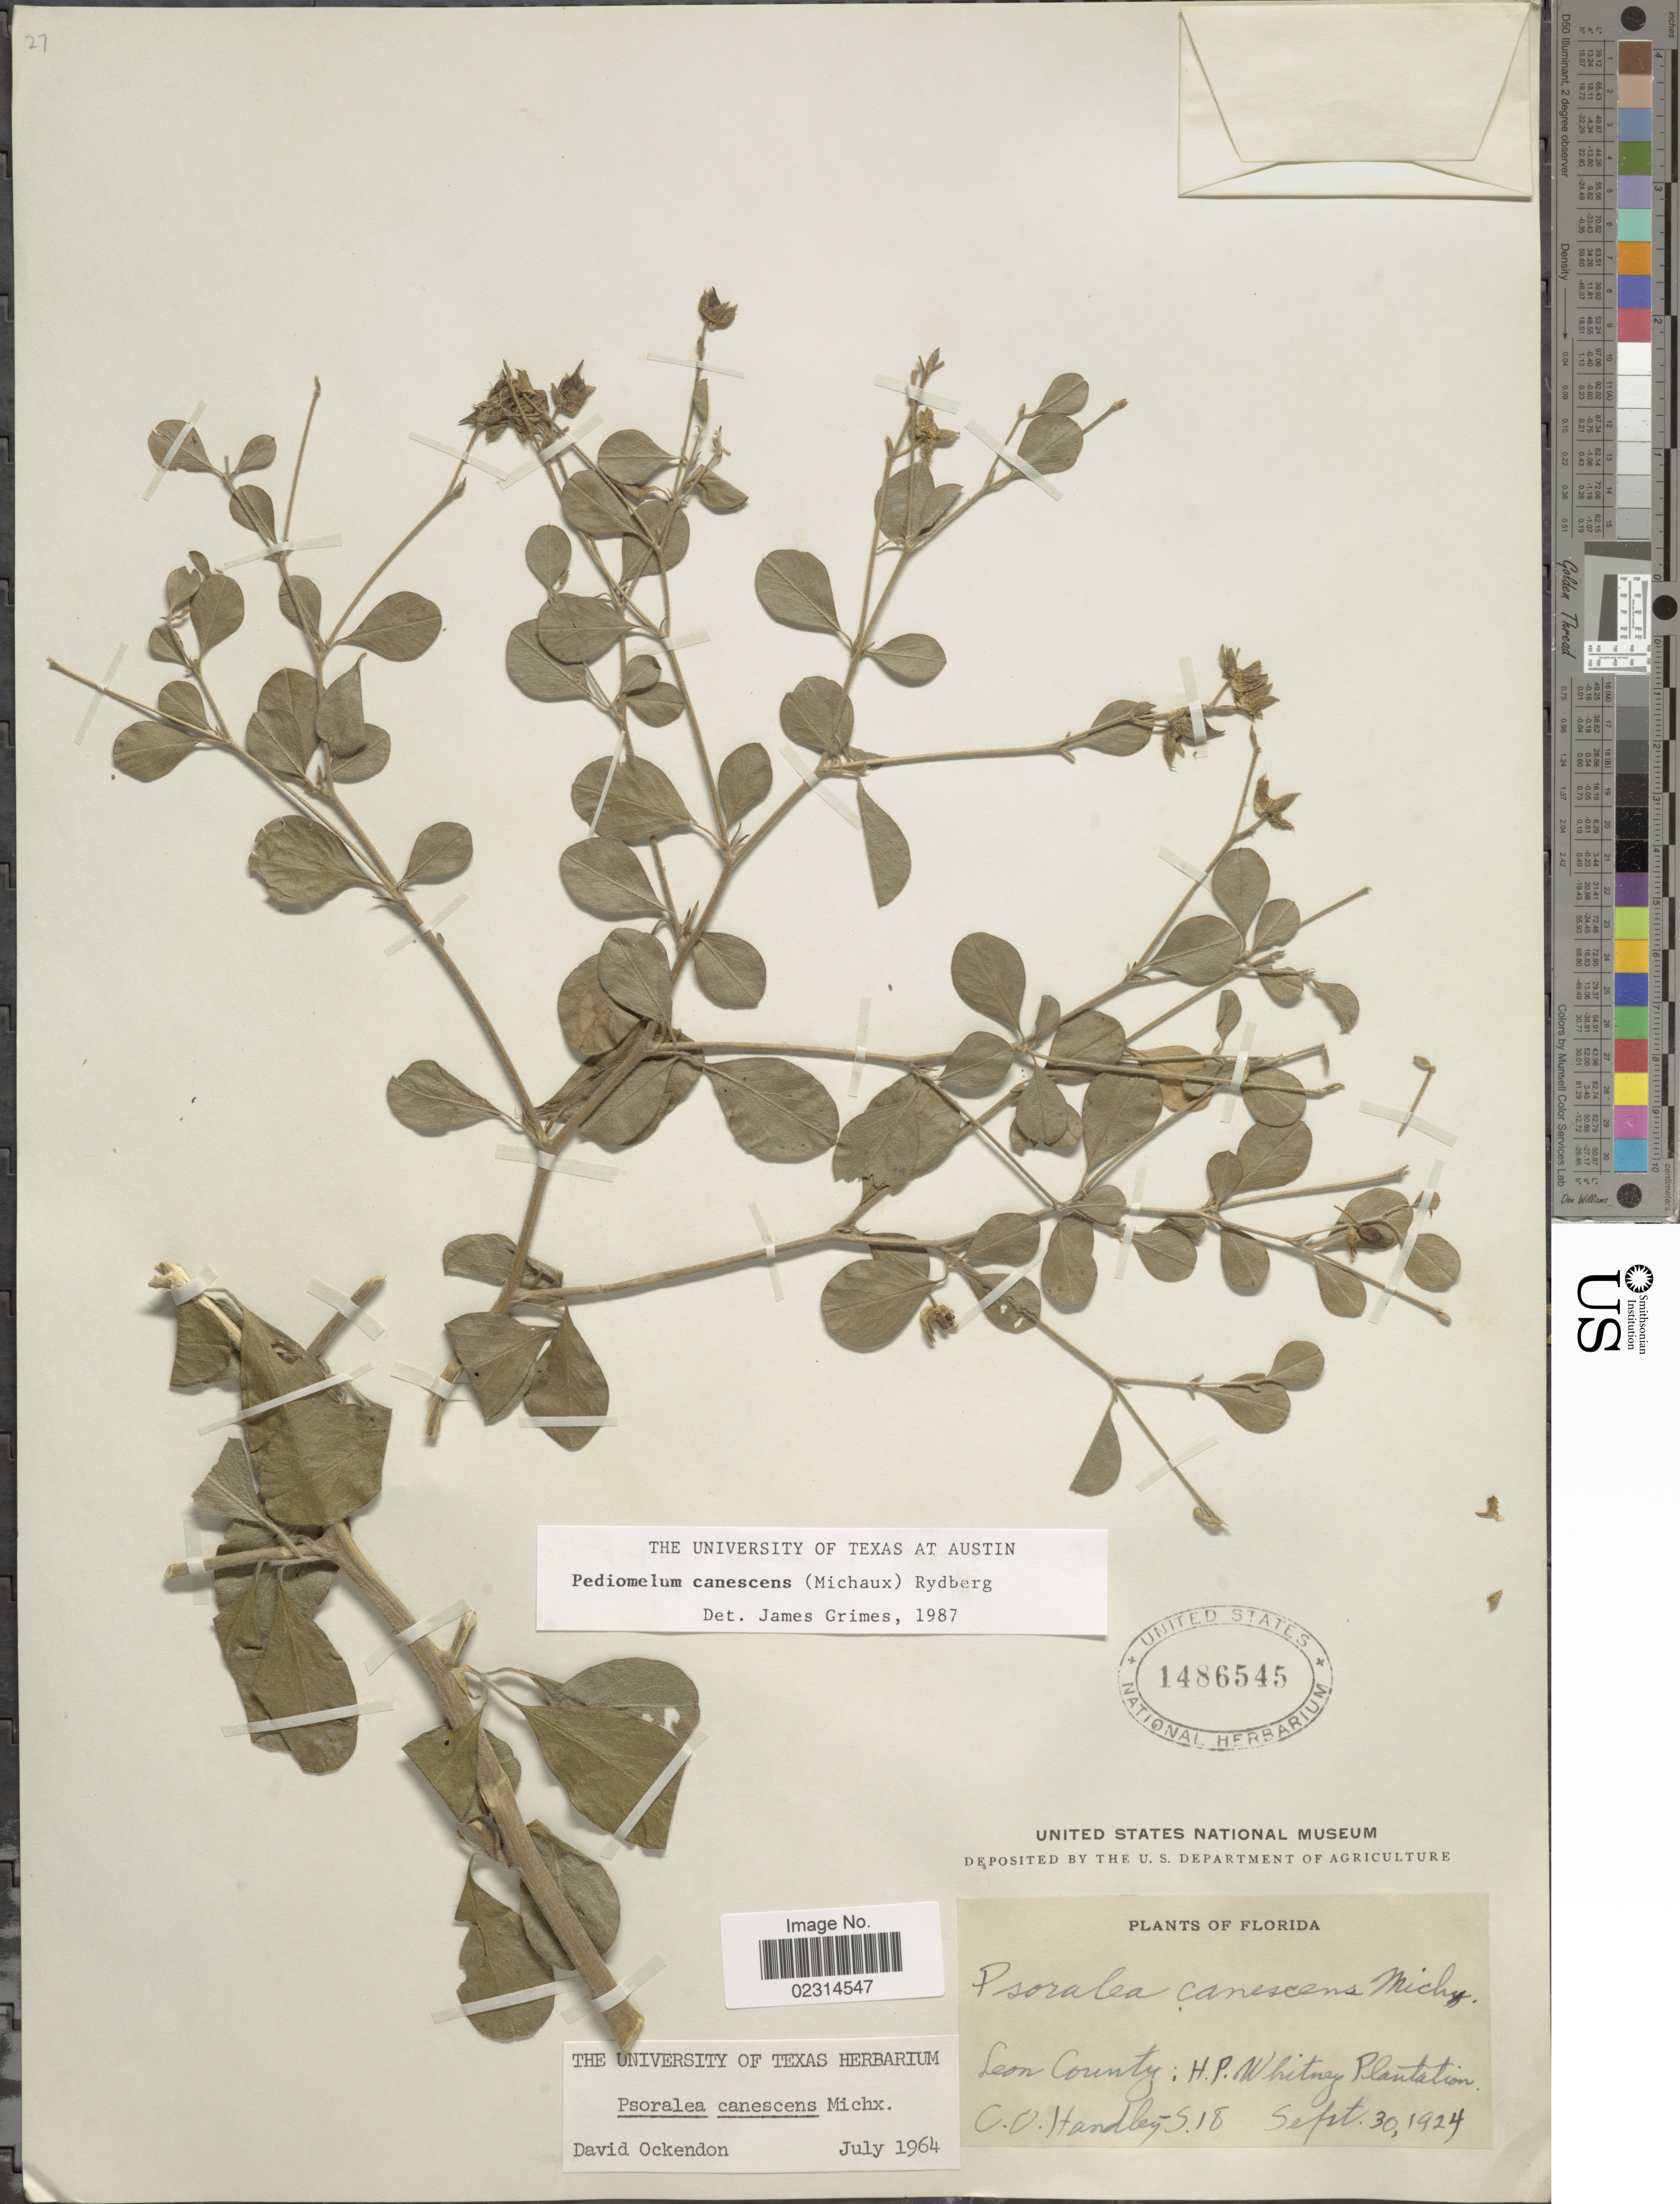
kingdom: Plantae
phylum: Tracheophyta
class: Magnoliopsida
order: Fabales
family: Fabaceae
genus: Pediomelum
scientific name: Pediomelum canescens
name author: (Michx.) Rydb.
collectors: C. O. Handley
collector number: S.18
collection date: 1924-09-30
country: United States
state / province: Florida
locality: Leon County: H.P. Whitney Plantation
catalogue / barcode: US 1486545